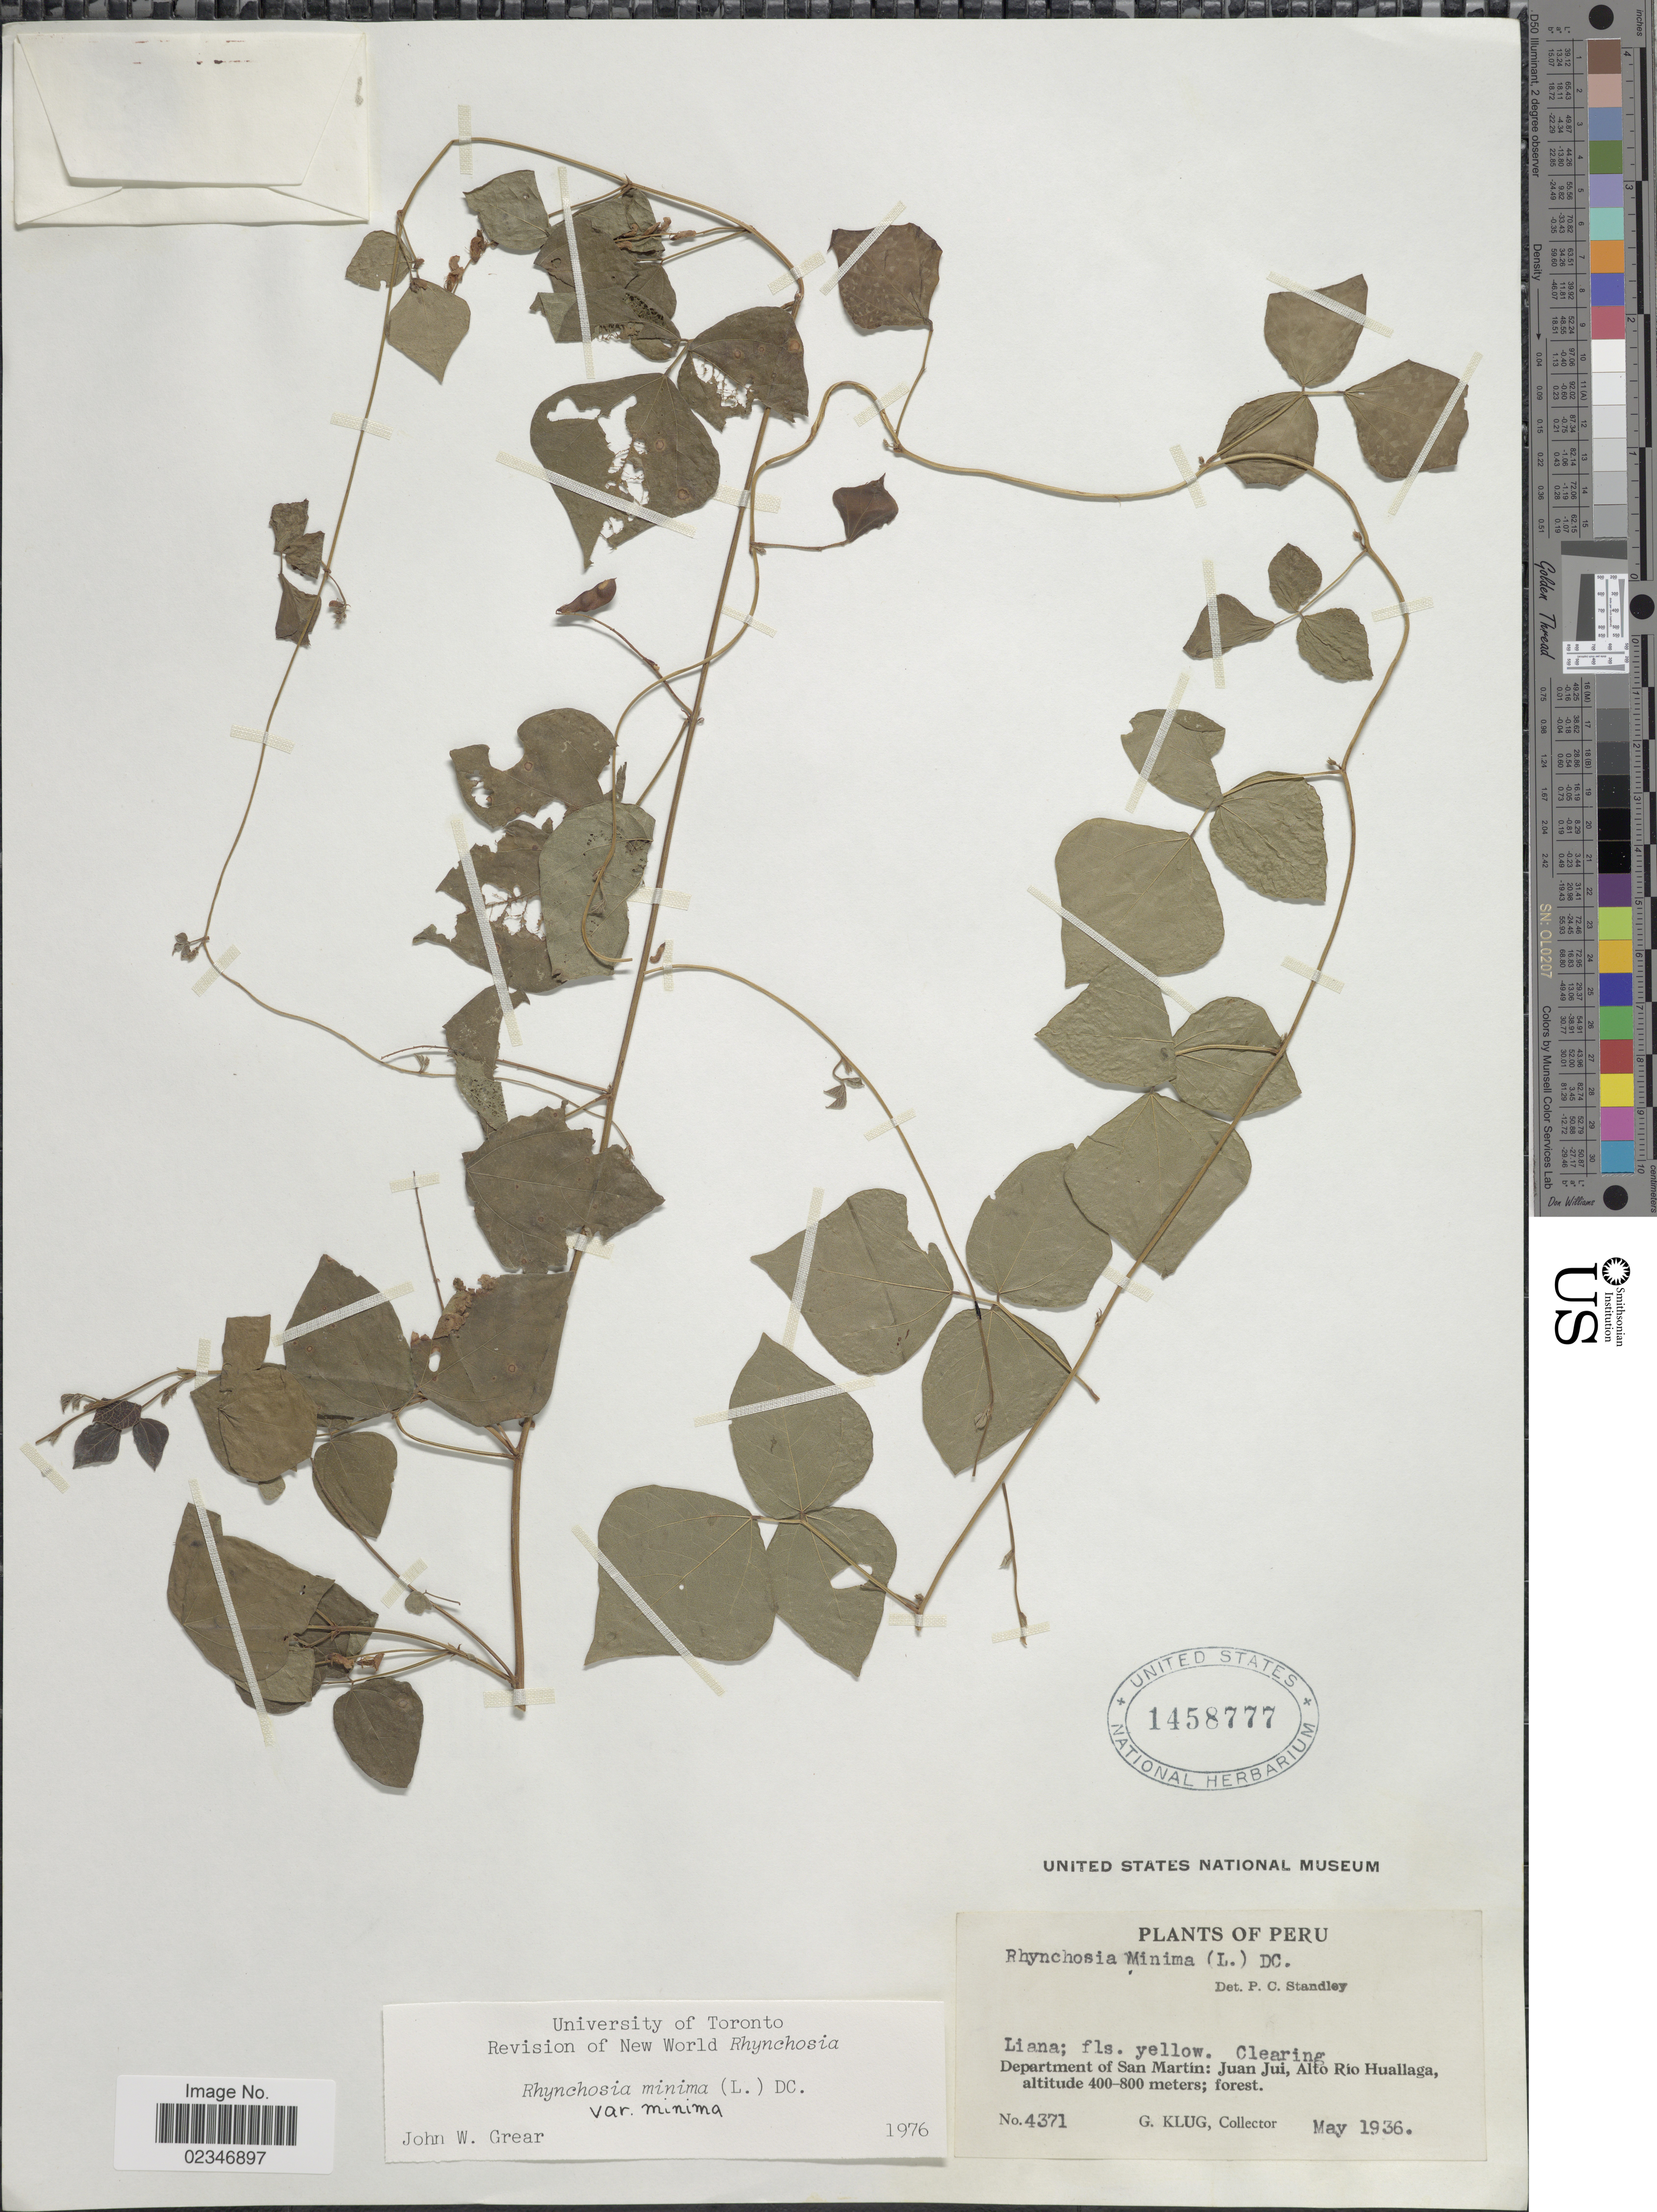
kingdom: Plantae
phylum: Tracheophyta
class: Magnoliopsida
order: Fabales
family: Fabaceae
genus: Rhynchosia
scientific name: Rhynchosia minima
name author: (L.) DC.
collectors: G. Klug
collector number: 4371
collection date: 1936-05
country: Peru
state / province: San Martín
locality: Juan Jui, Alto Rio Huallaga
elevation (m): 400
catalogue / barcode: US 1458777